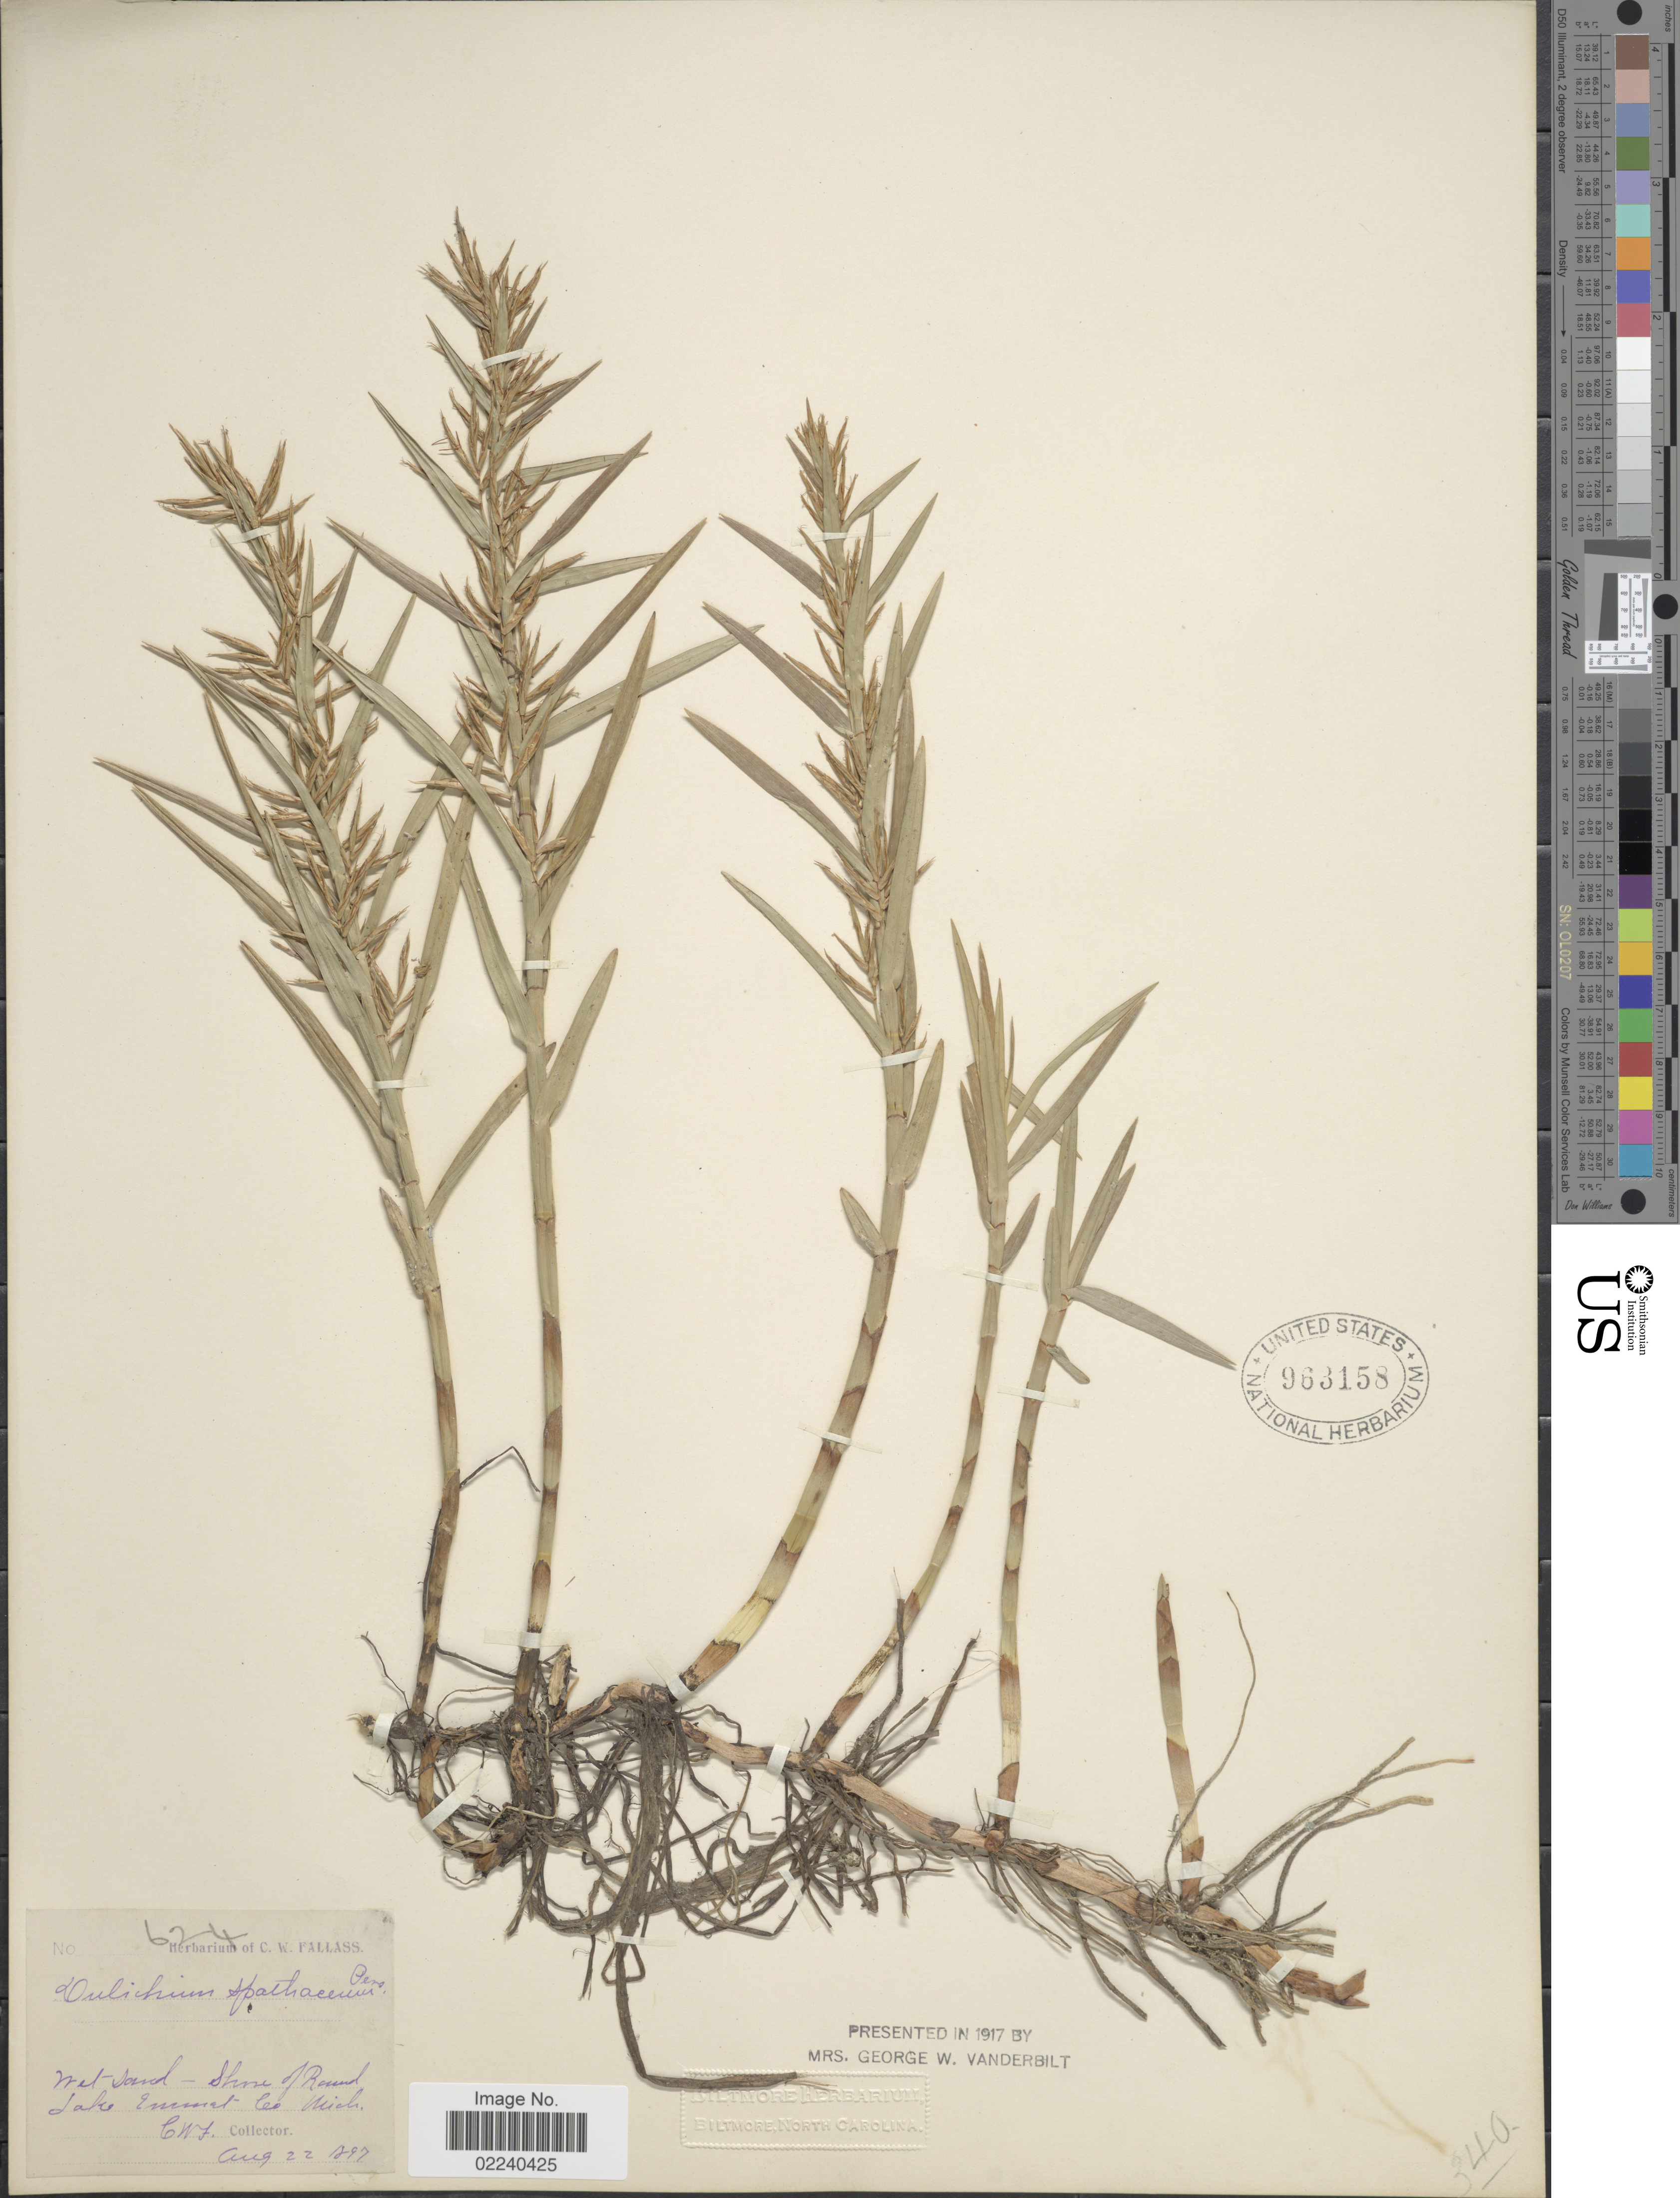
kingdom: Plantae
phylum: Tracheophyta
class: Liliopsida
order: Poales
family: Cyperaceae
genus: Dulichium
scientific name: Dulichium arundinaceum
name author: (L.) Britton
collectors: C. Fallass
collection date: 1897-08-22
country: United States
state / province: Michigan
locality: Shore of Round Lake Emmet Co.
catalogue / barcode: US 963158